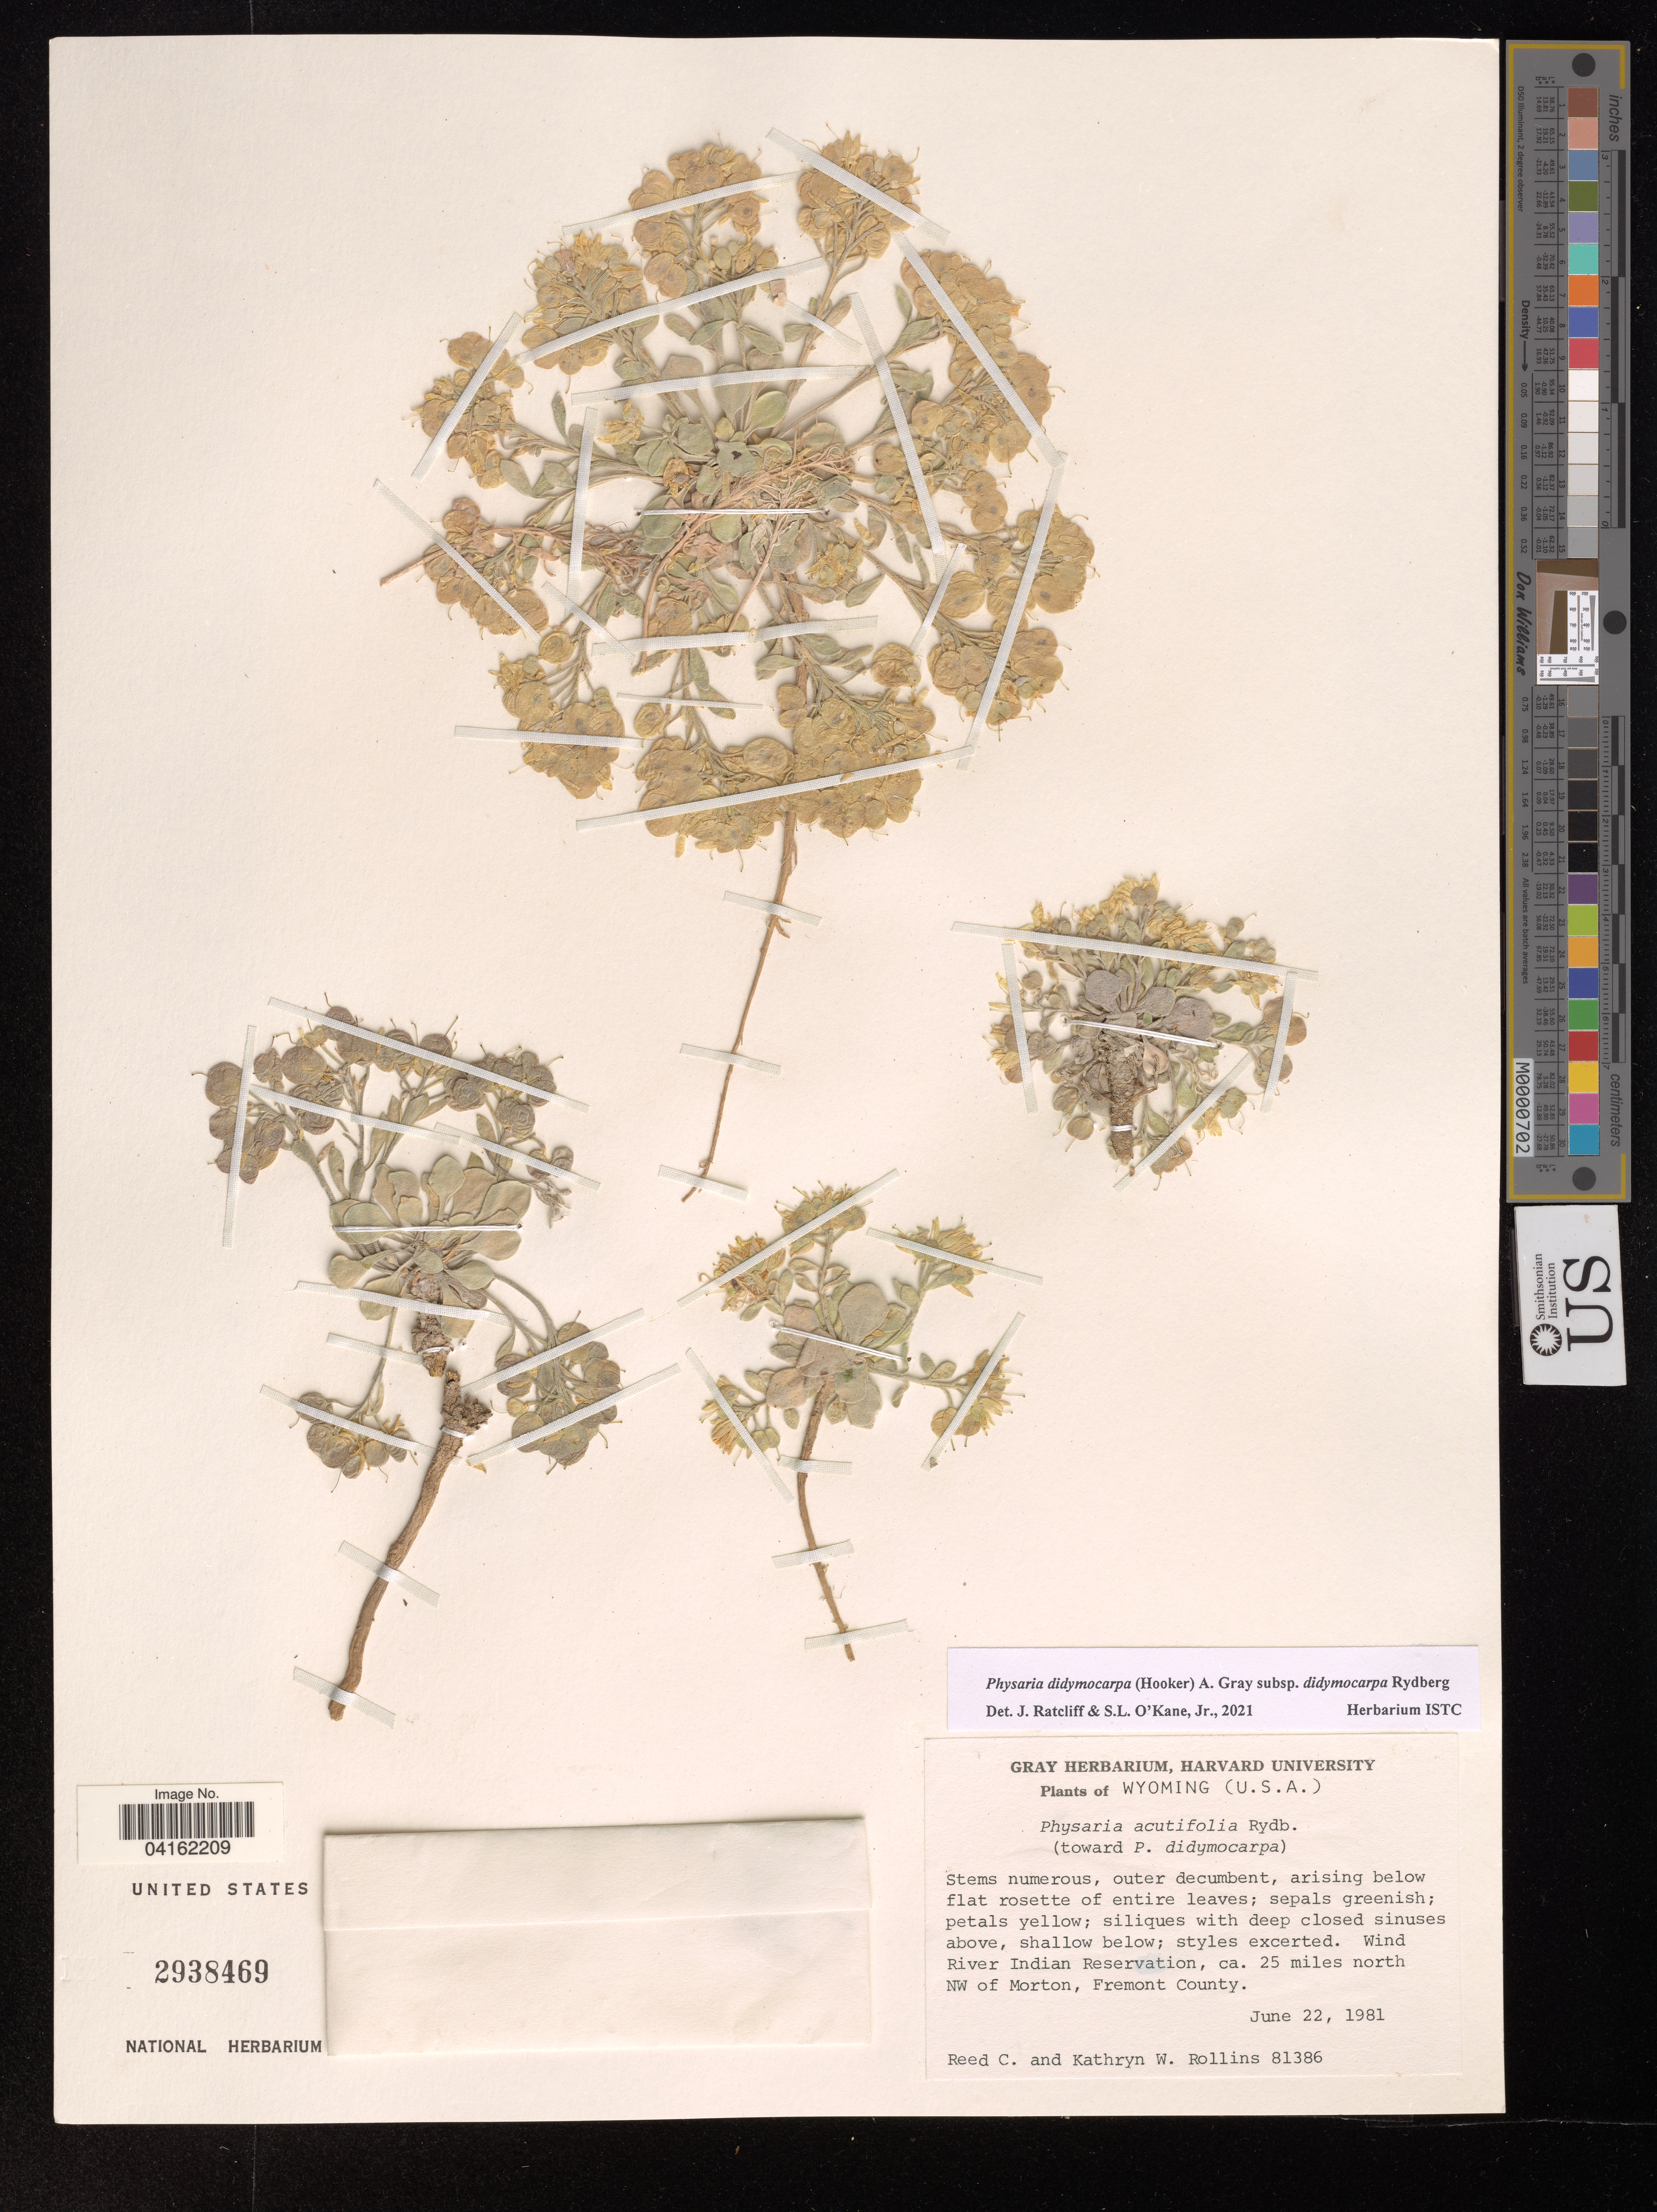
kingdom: Plantae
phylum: Tracheophyta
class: Magnoliopsida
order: Brassicales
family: Brassicaceae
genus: Physaria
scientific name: Physaria didymocarpa subsp. didymocarpa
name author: (Hook.) A. Gray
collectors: C. Reed & K. W. Rollins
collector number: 81386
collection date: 1981-06-22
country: United States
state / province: Wyoming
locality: Wind River Indian Reservation, ca. 25 miles north NW of Morton, Fremont County.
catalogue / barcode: US 2938469